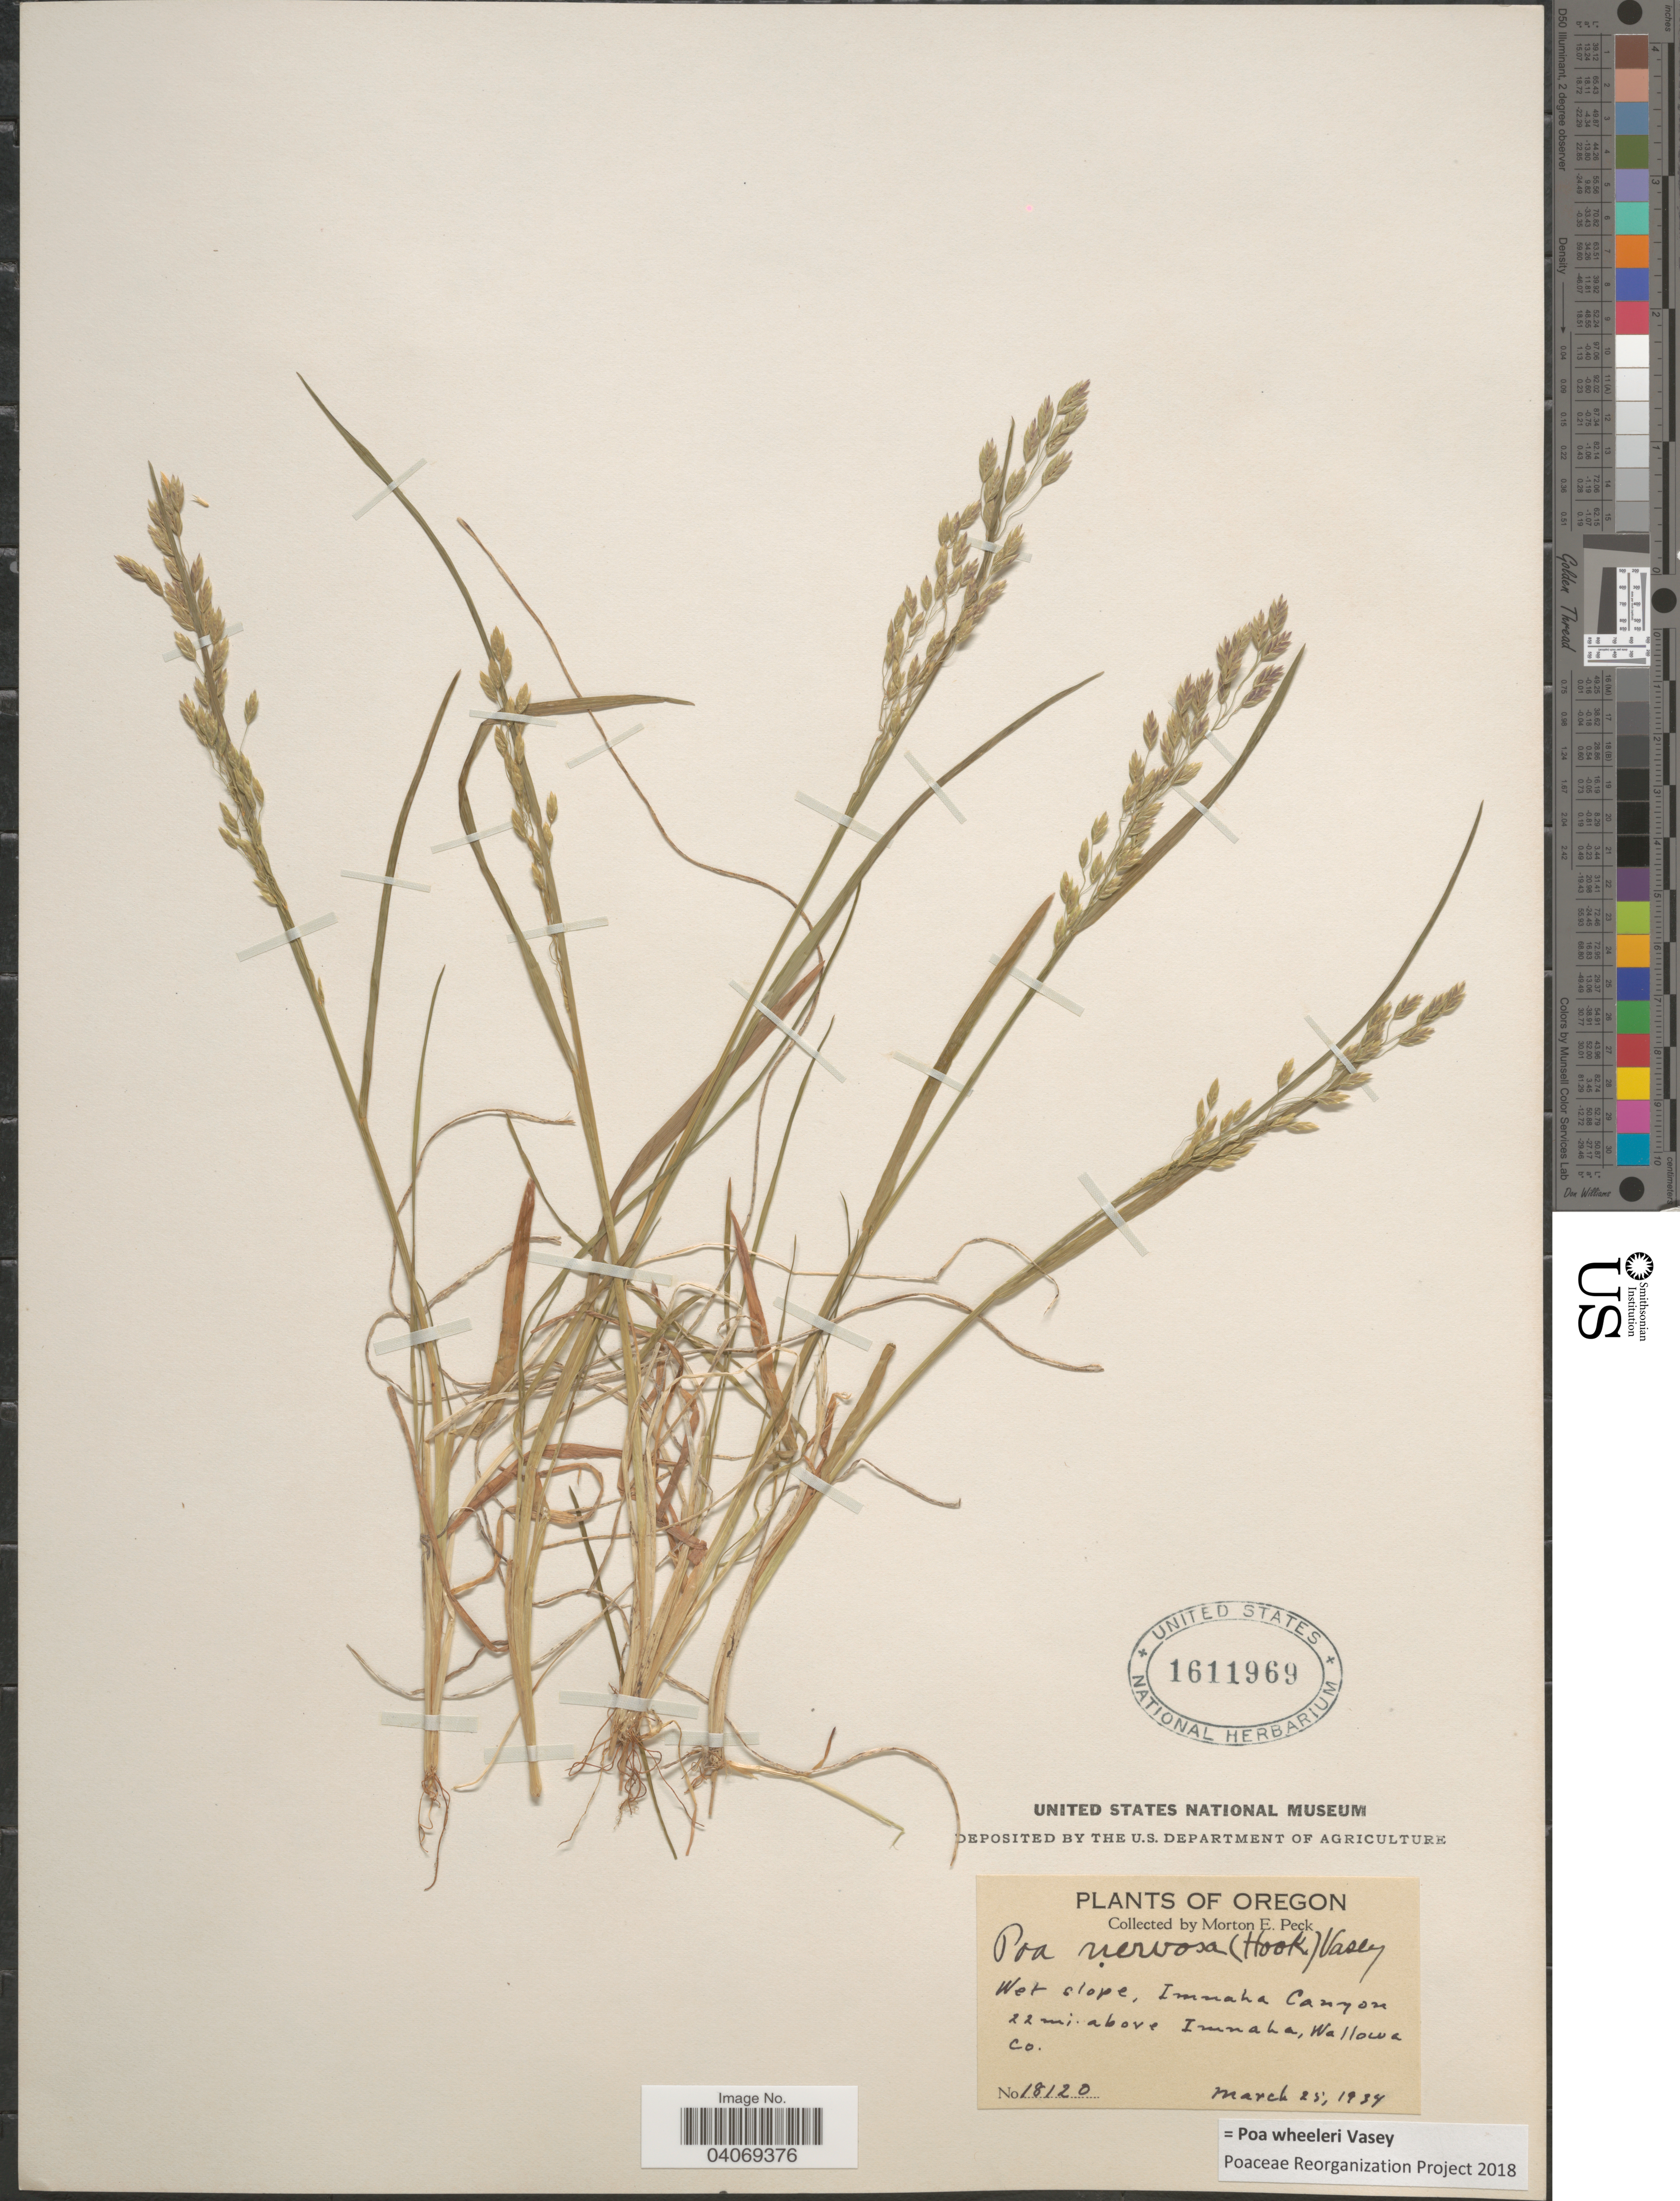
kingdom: Plantae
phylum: Tracheophyta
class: Liliopsida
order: Poales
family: Poaceae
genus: Poa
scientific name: Poa wheeleri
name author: Vasey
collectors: M. E. Peck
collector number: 18120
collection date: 1934-03-25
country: United States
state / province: Oregon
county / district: Wallowa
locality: Wet slope, Imnaha Canyon 22 mi. above Imnaha, Wallowa Co.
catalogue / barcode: US 1611969